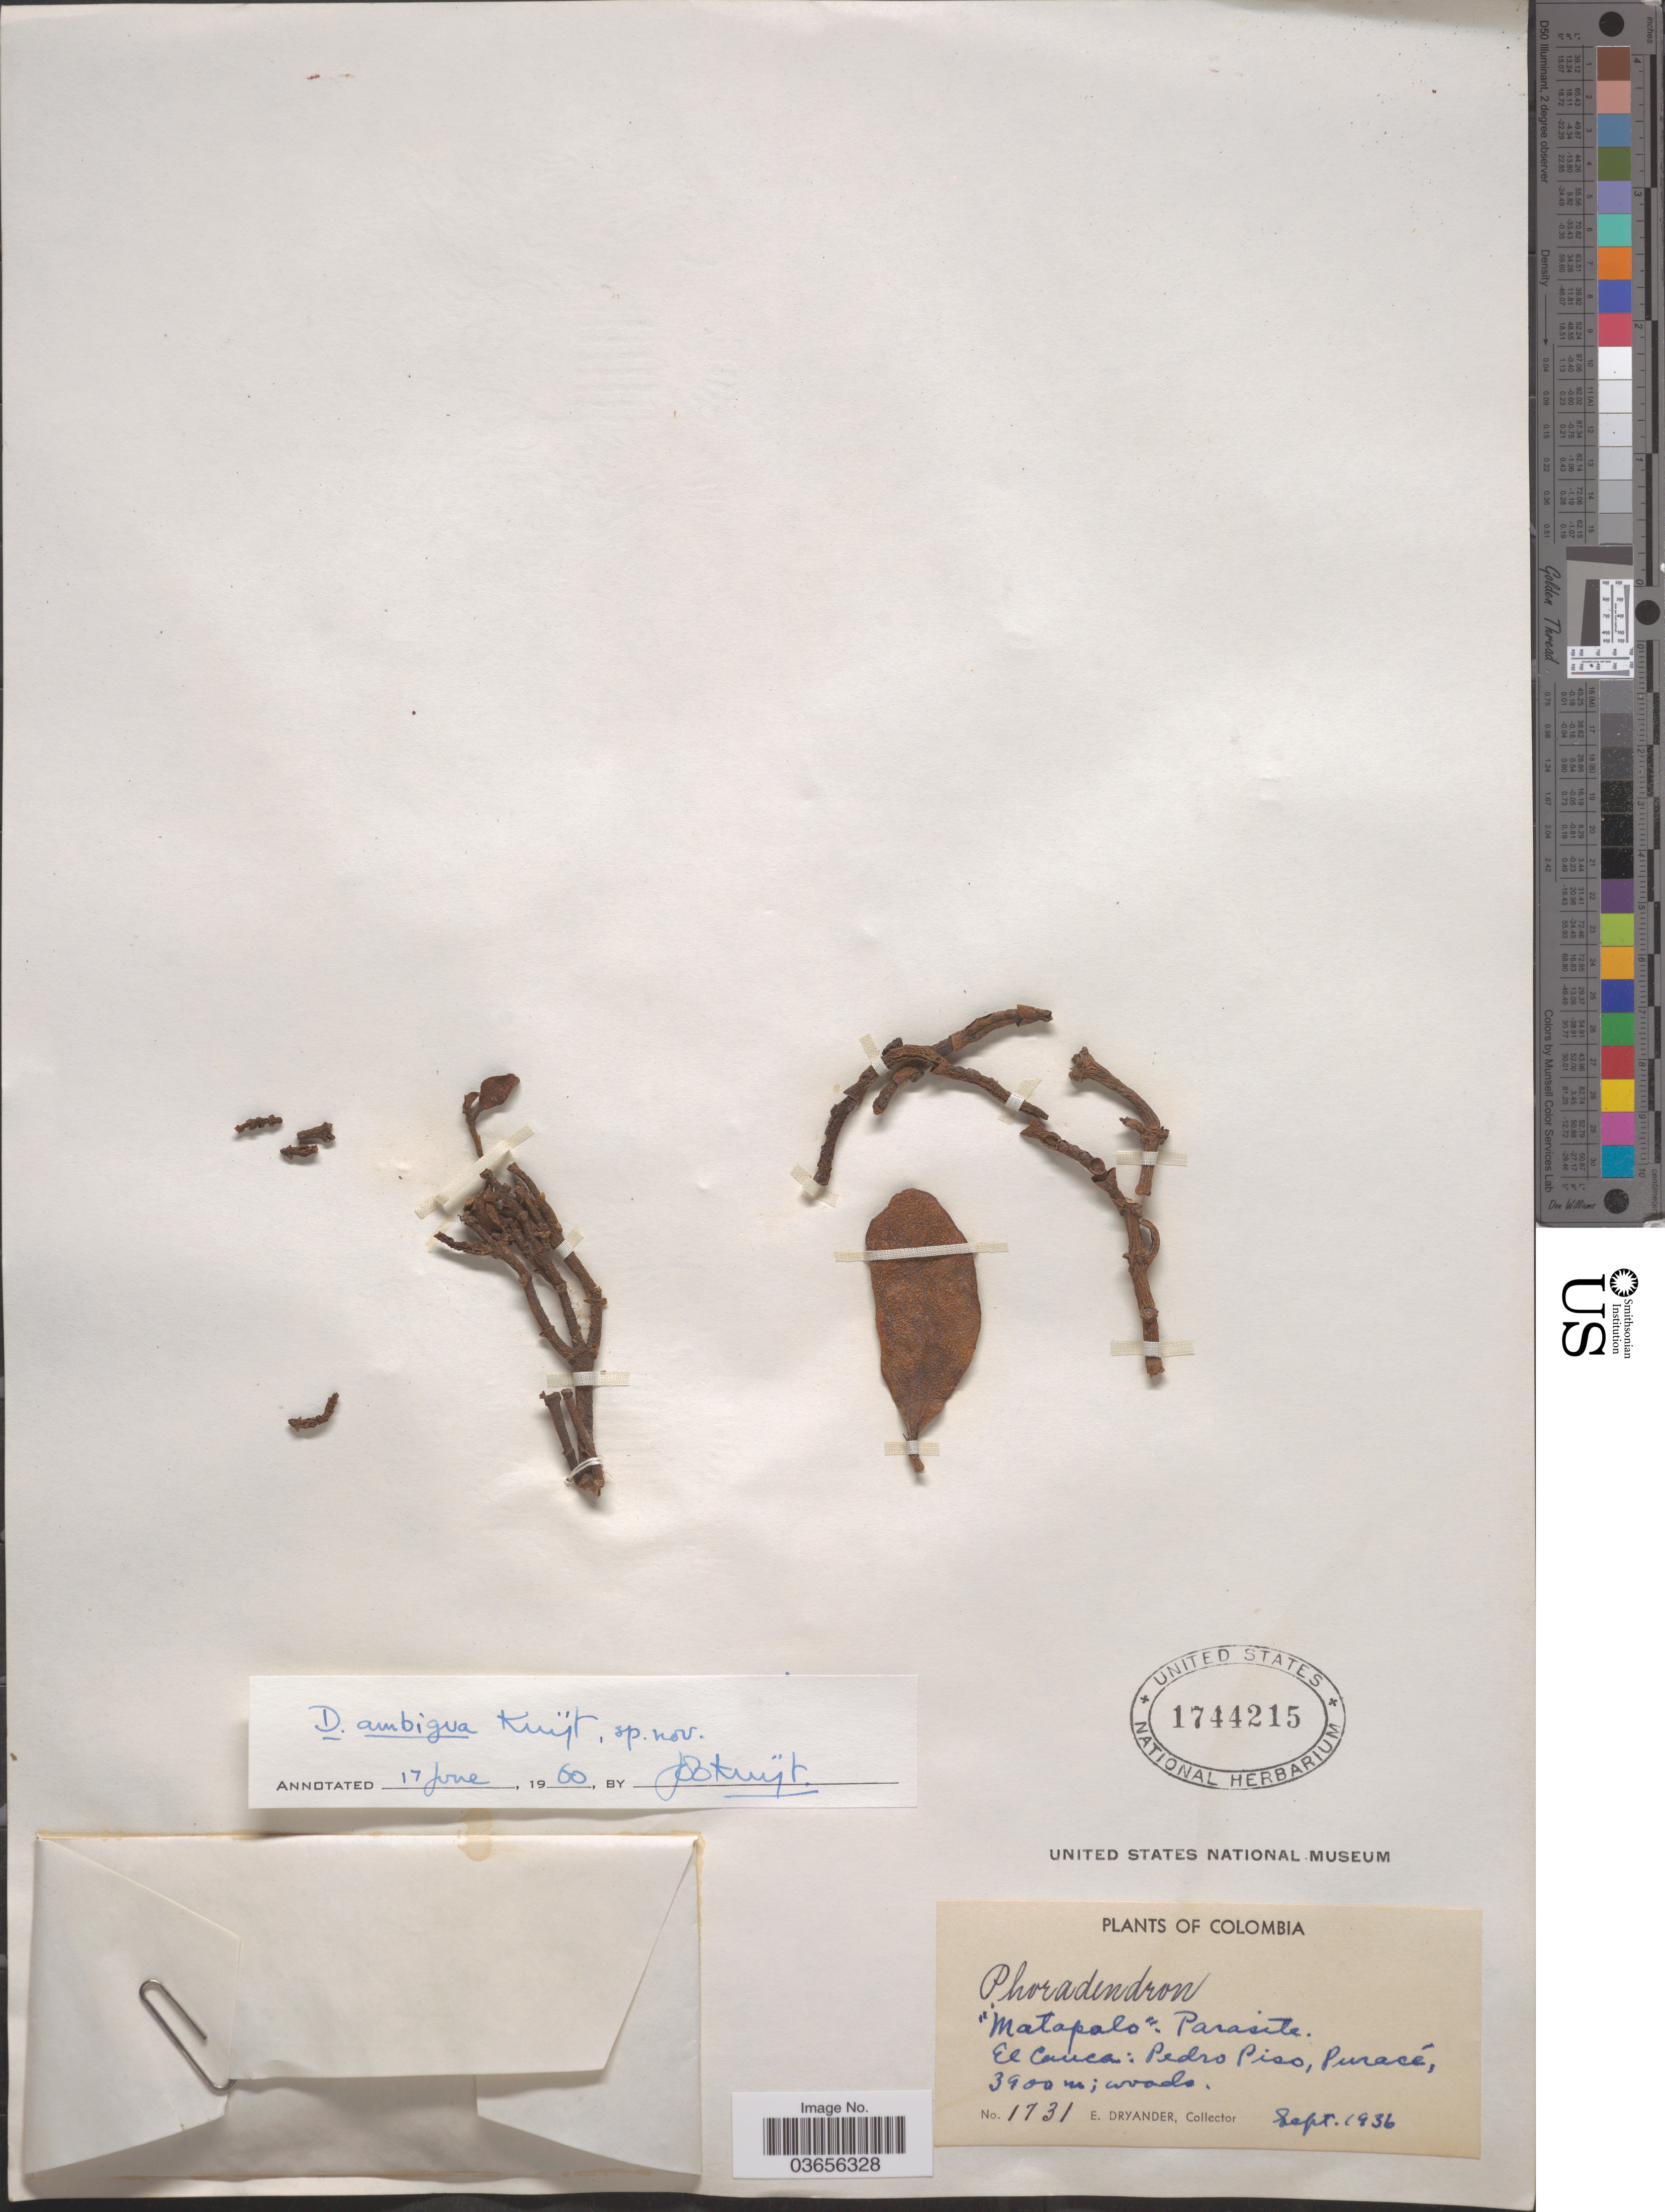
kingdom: Plantae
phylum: Tracheophyta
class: Magnoliopsida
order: Santalales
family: Viscaceae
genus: Dendrophthora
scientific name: Dendrophthora ambigua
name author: Kuijt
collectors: E. Dryander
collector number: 1731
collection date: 1936-09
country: Colombia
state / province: Cauca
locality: El Cauca: Pedro Piso, Puracé.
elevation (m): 3900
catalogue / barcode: US 1744215